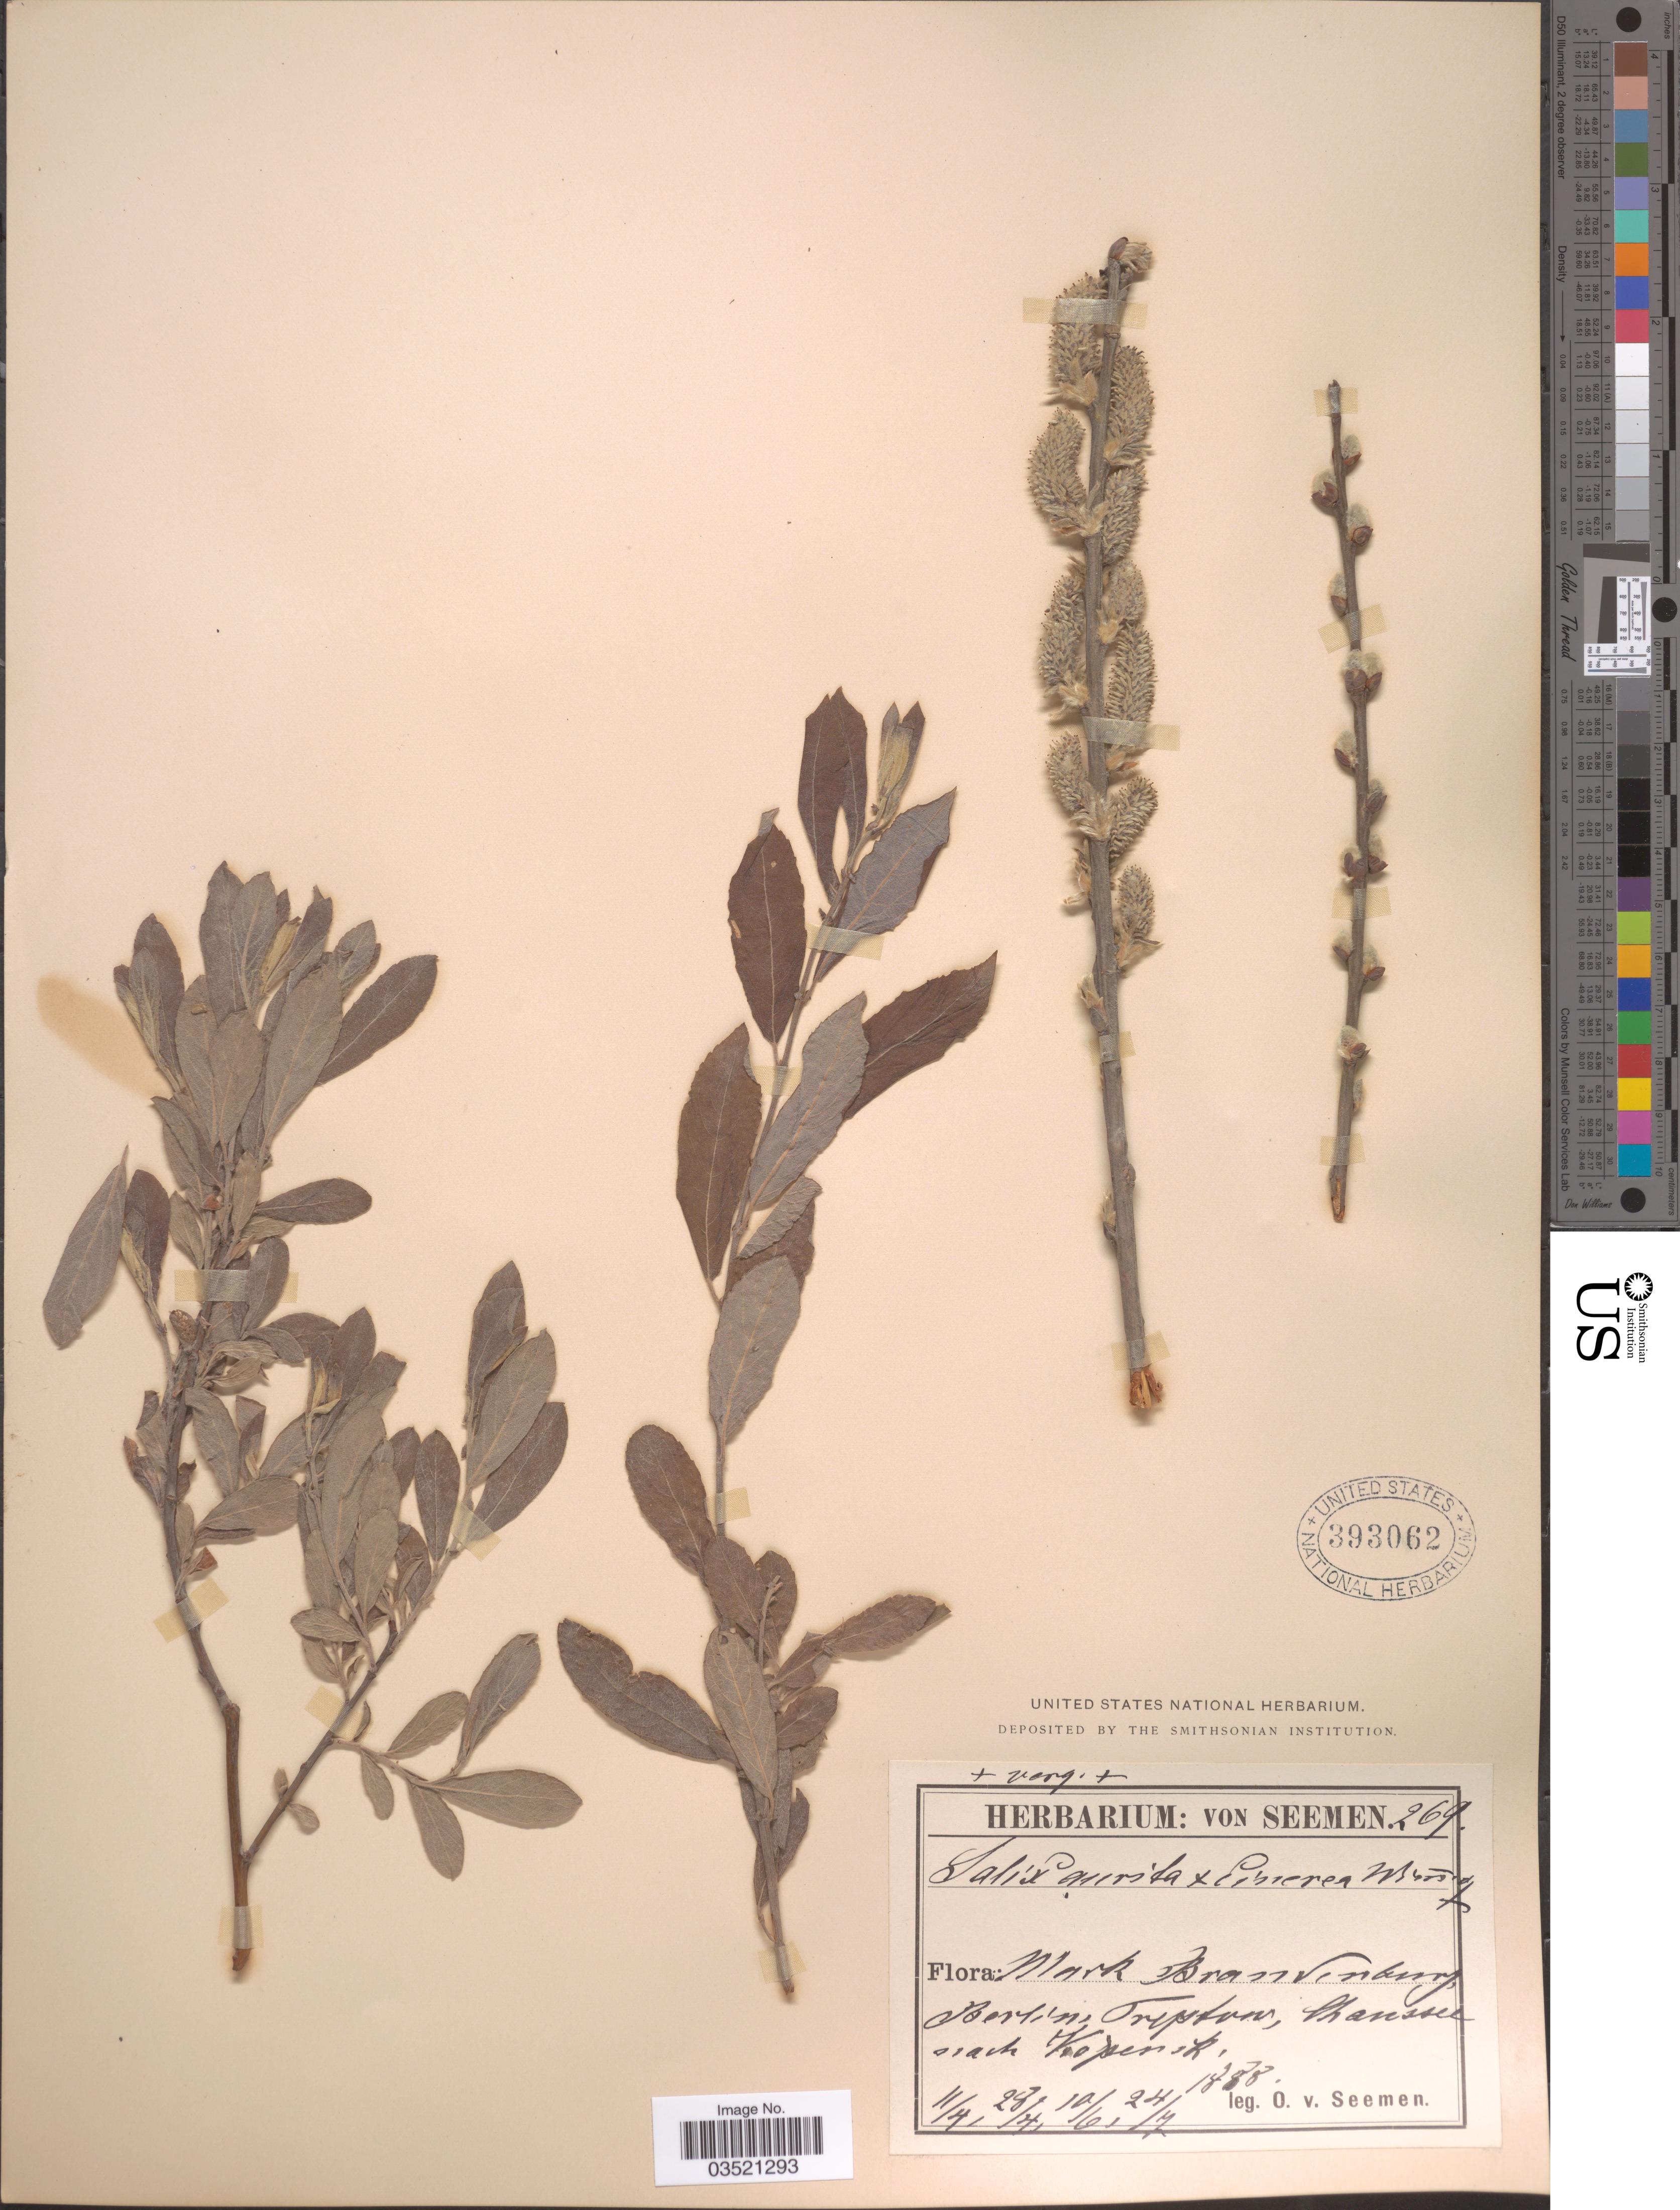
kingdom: Plantae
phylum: Tracheophyta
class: Magnoliopsida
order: Malpighiales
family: Salicaceae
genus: Salix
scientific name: Salix aurita x S. cinerea L.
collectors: K. O. von Seemen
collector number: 269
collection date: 1888-04-11/1888-07-24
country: Germany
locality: Mark Brandenburg, Berlin, Treptow, Chaussee nach Kopenik.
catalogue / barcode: US 393062